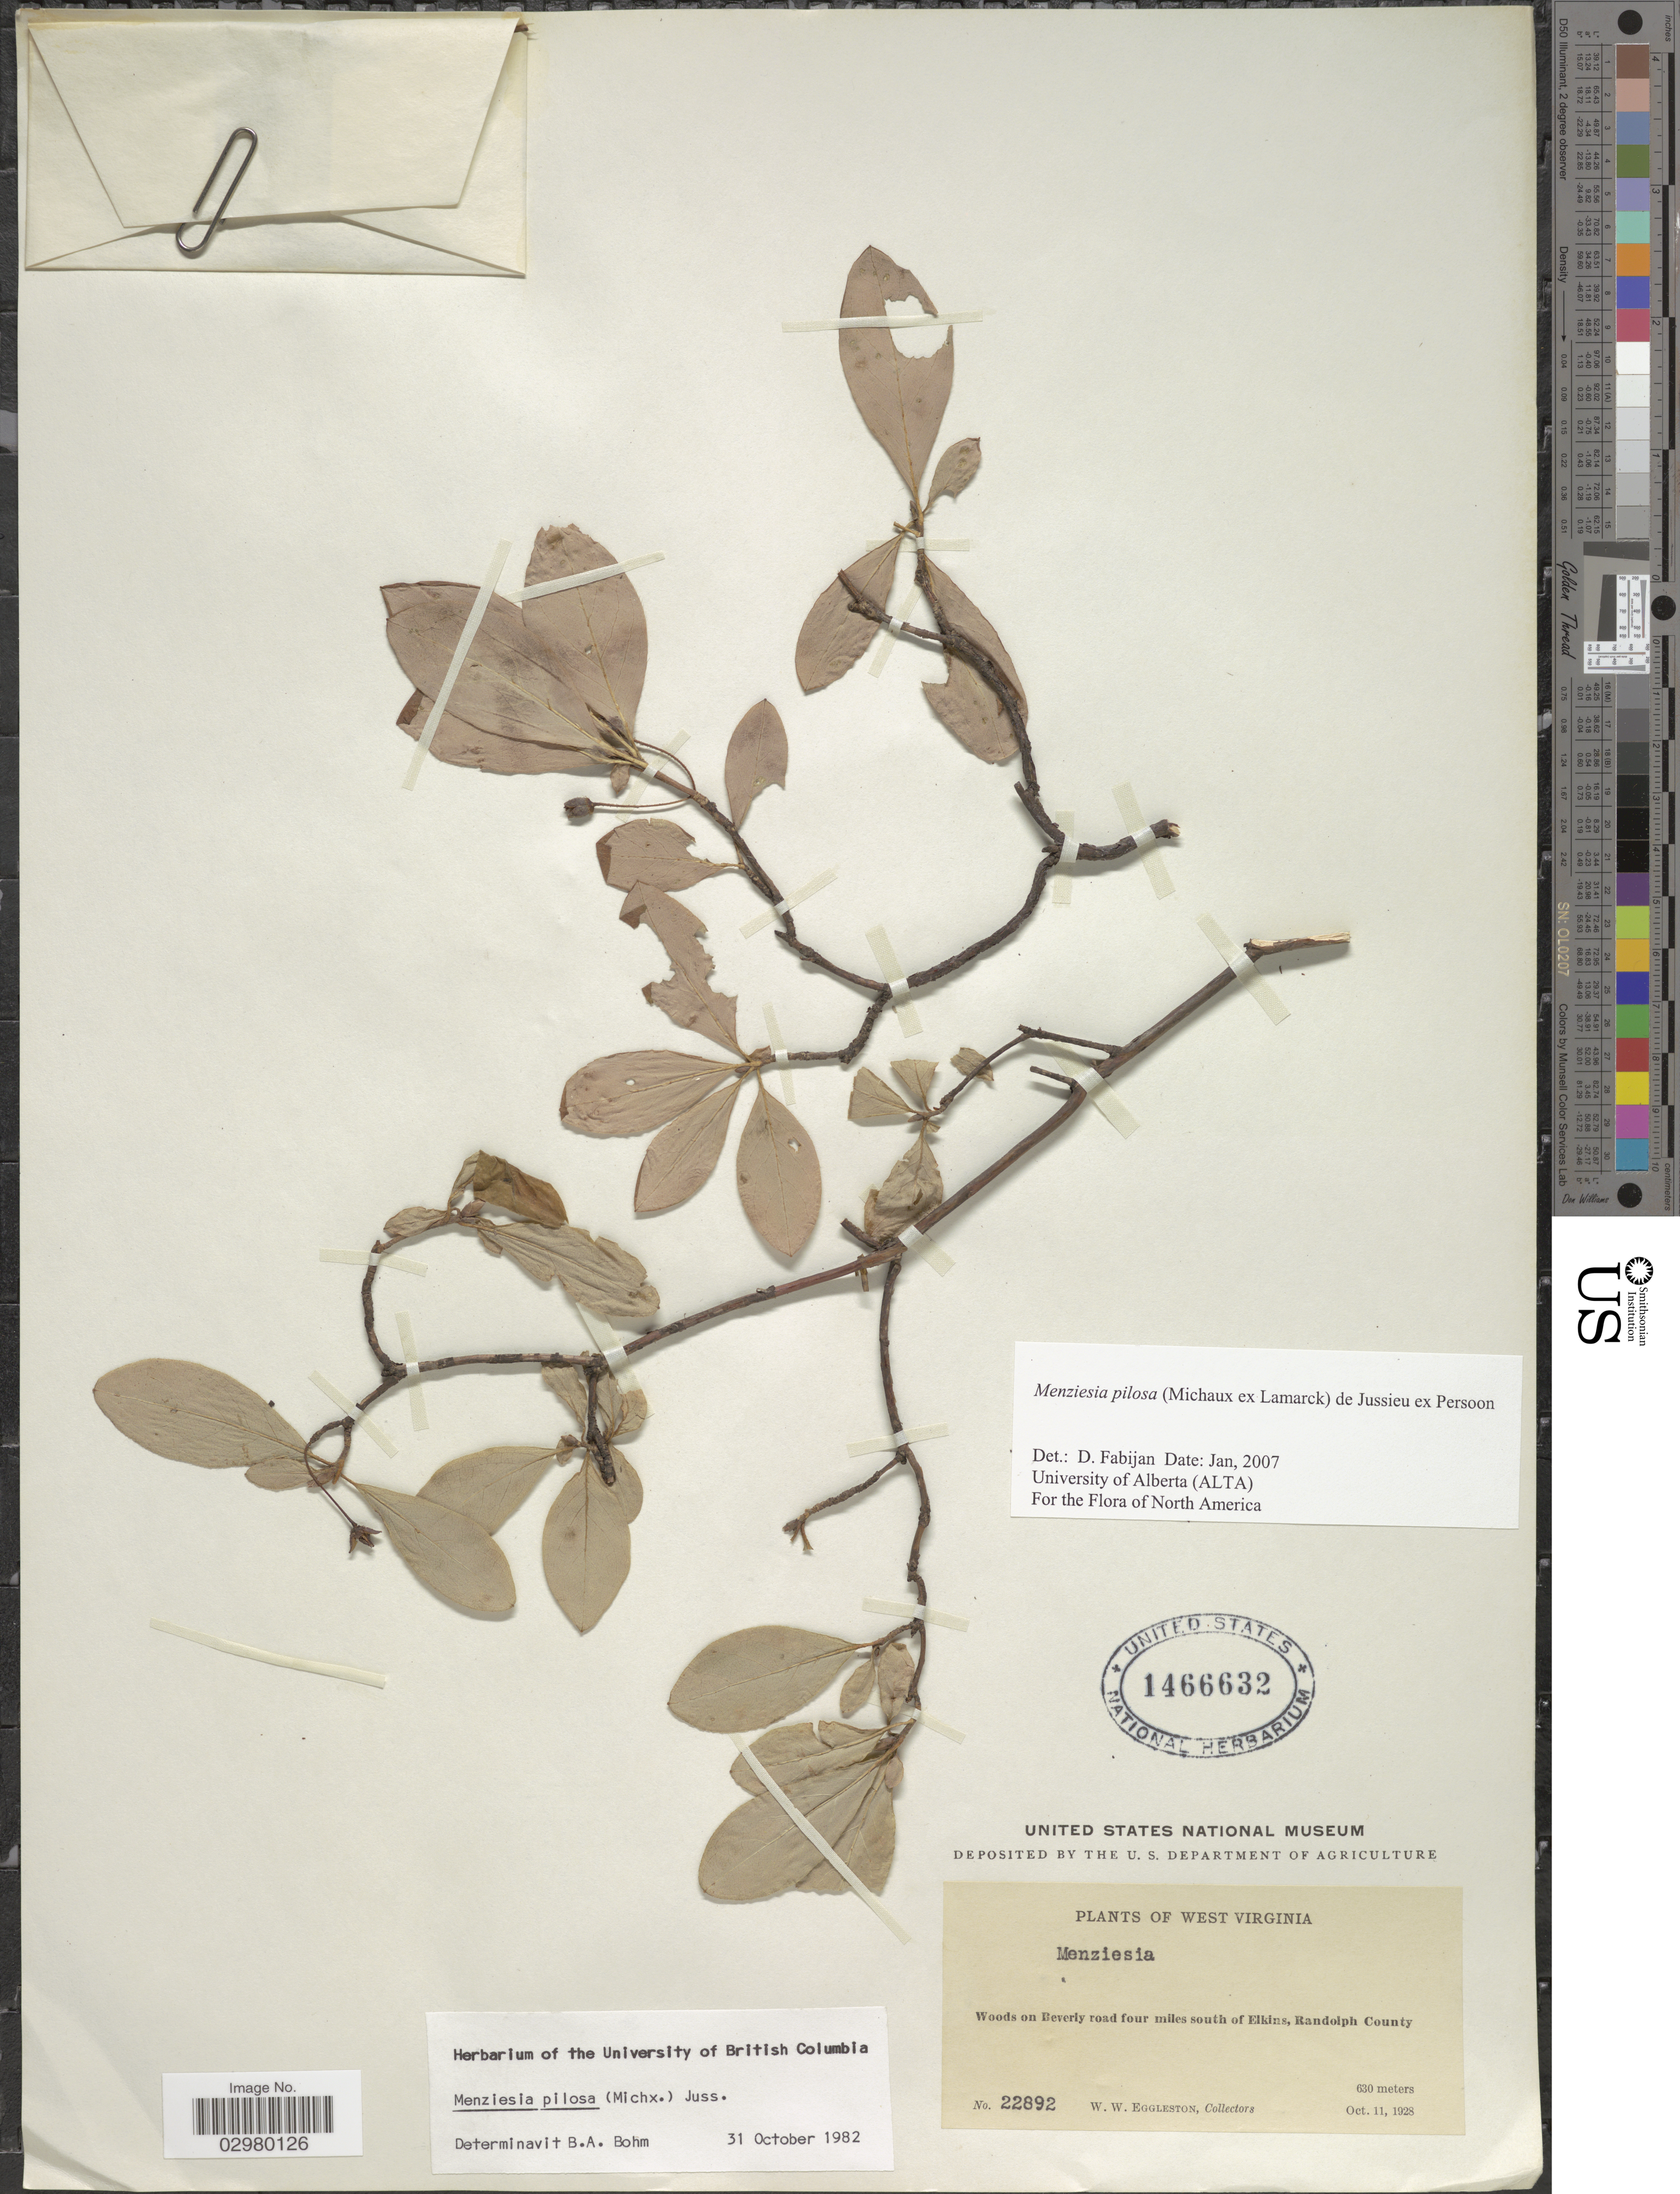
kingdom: Plantae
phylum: Tracheophyta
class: Magnoliopsida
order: Ericales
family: Ericaceae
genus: Menziesia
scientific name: Menziesia pilosa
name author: (Michx.) Juss.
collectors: W. W. Eggleston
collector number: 22892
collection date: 1928-10-11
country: United States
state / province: West Virginia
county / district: Randolph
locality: Woods on Beverly road four miles south of Elkings.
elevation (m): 630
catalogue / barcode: US 1466632